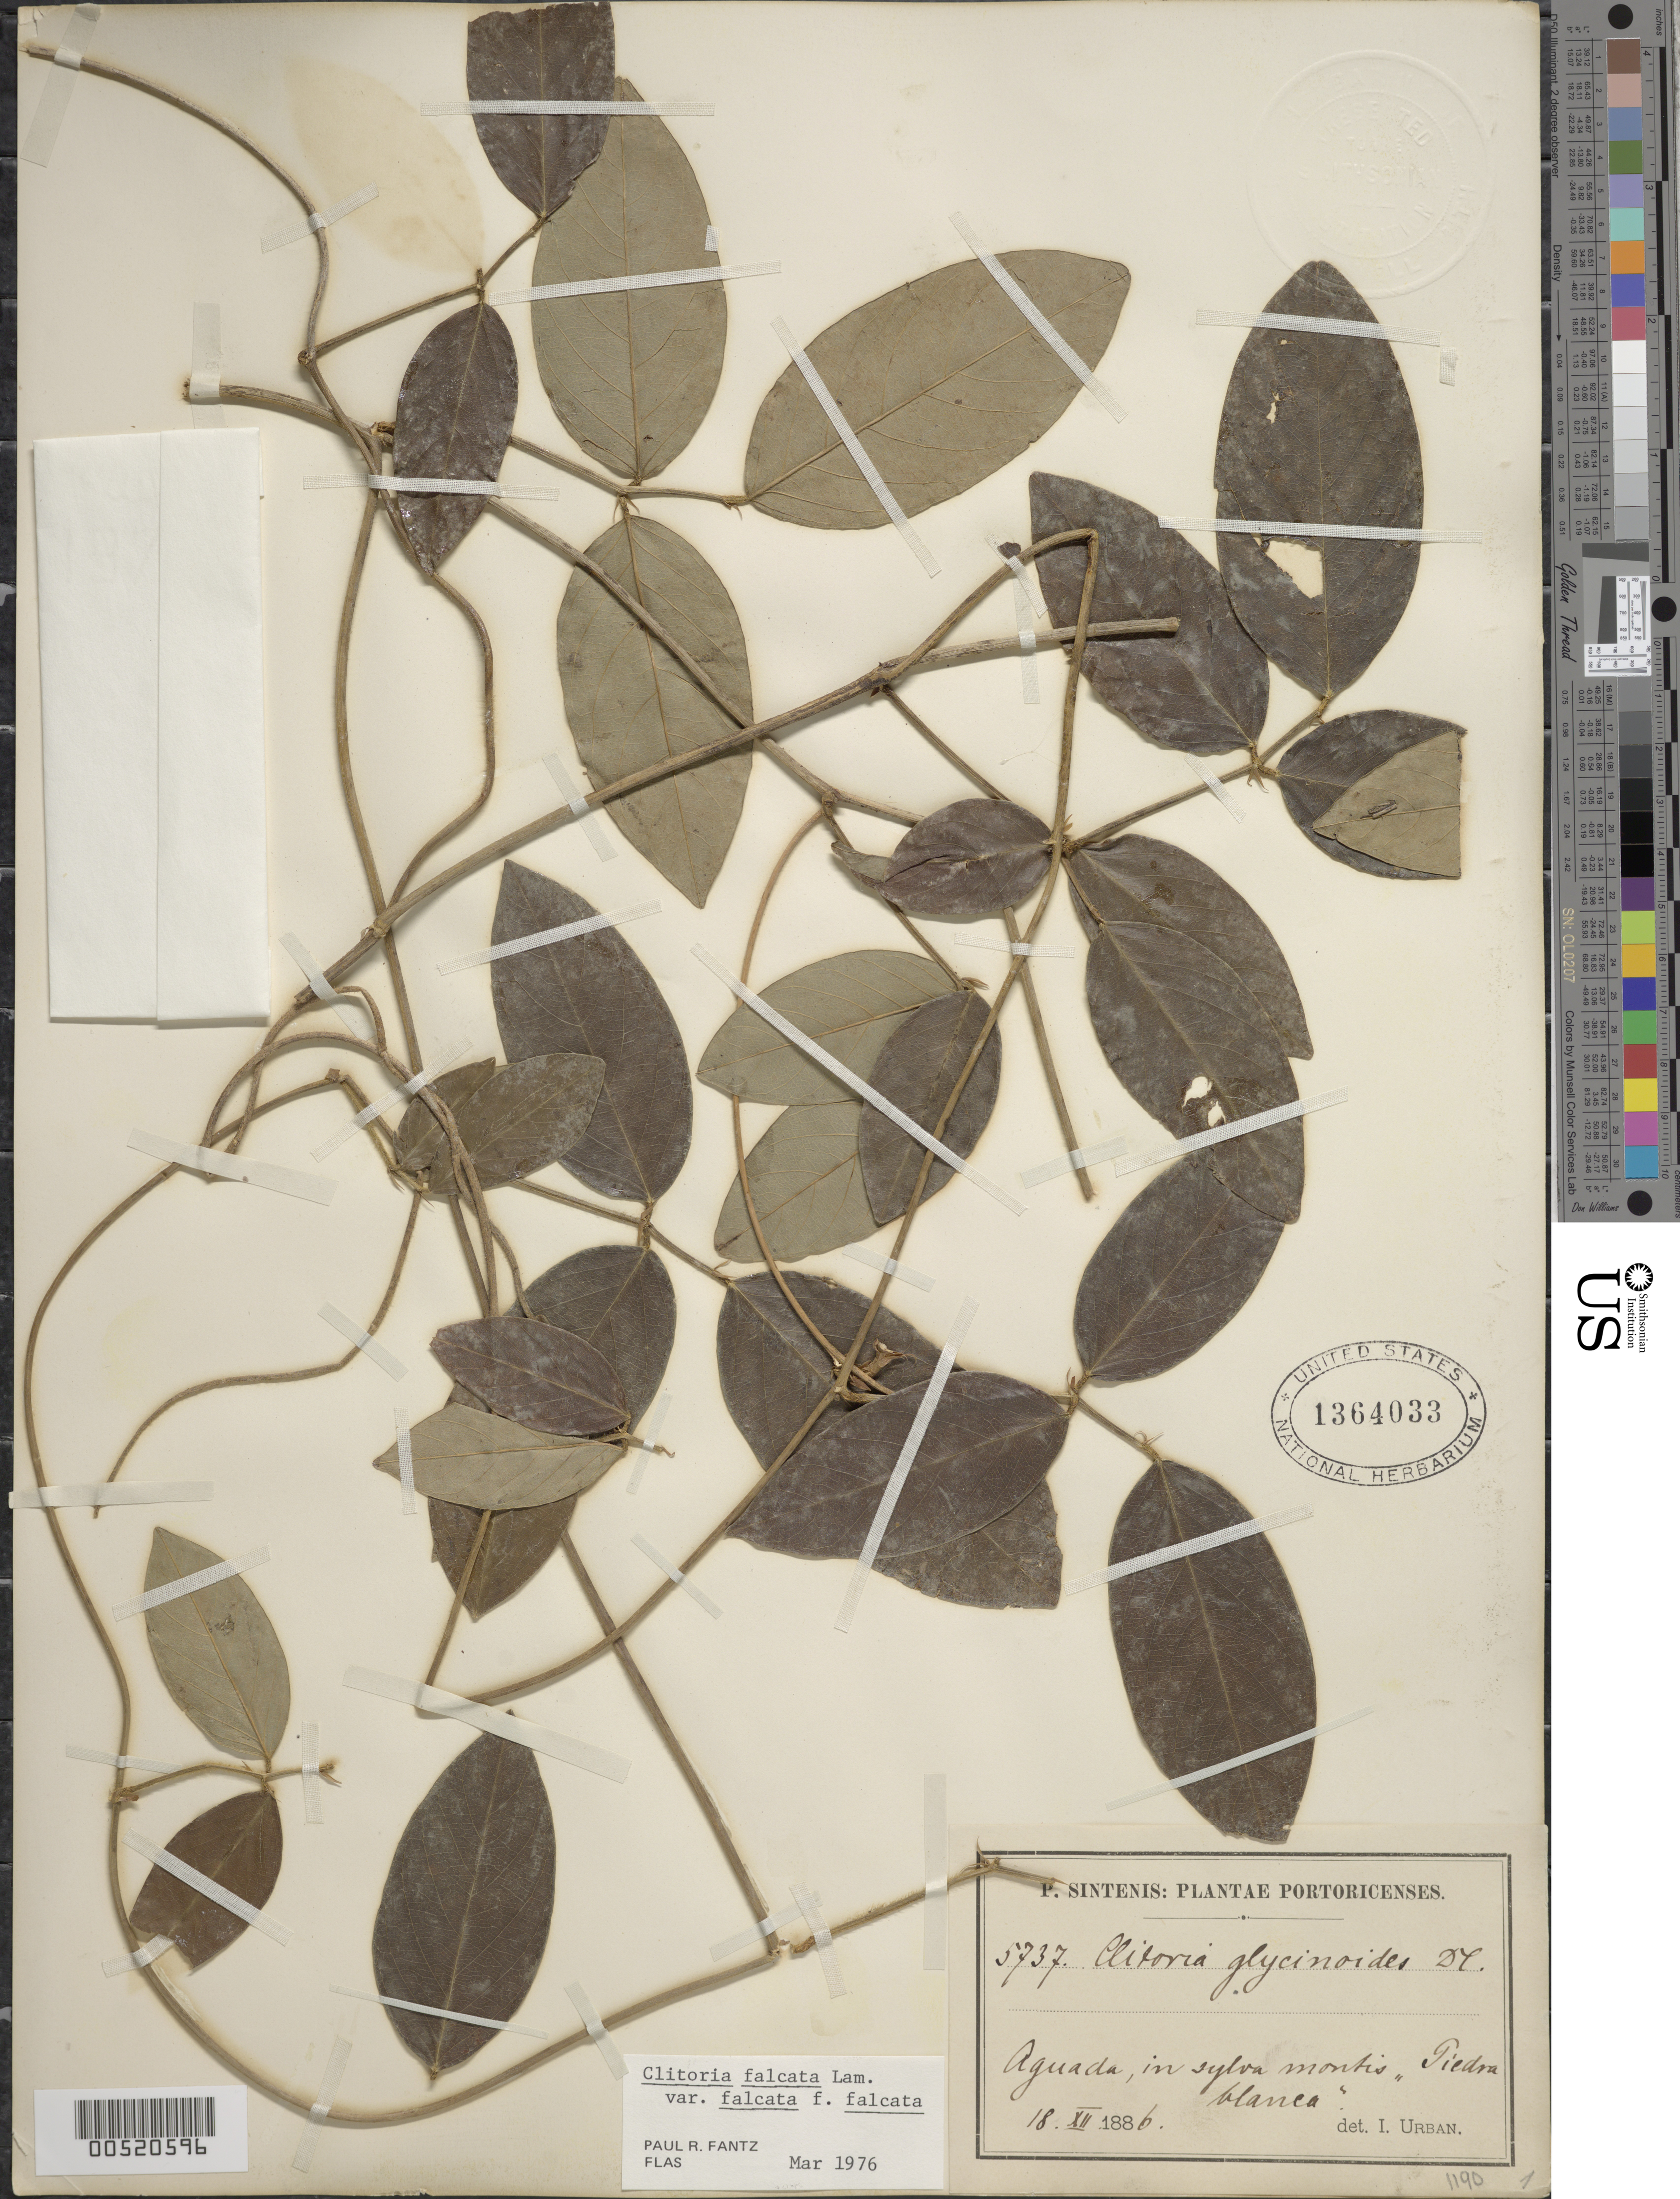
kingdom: Plantae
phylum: Tracheophyta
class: Magnoliopsida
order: Fabales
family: Fabaceae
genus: Clitoria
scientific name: Clitoria rubiginosa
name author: Juss.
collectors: P. Sintenis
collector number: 5737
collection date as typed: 18 Dec 1886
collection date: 1886-12-18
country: Puerto Rico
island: Greater Antilles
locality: Aguada. In sylva montis "Piedra Blanca".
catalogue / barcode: US 1364033